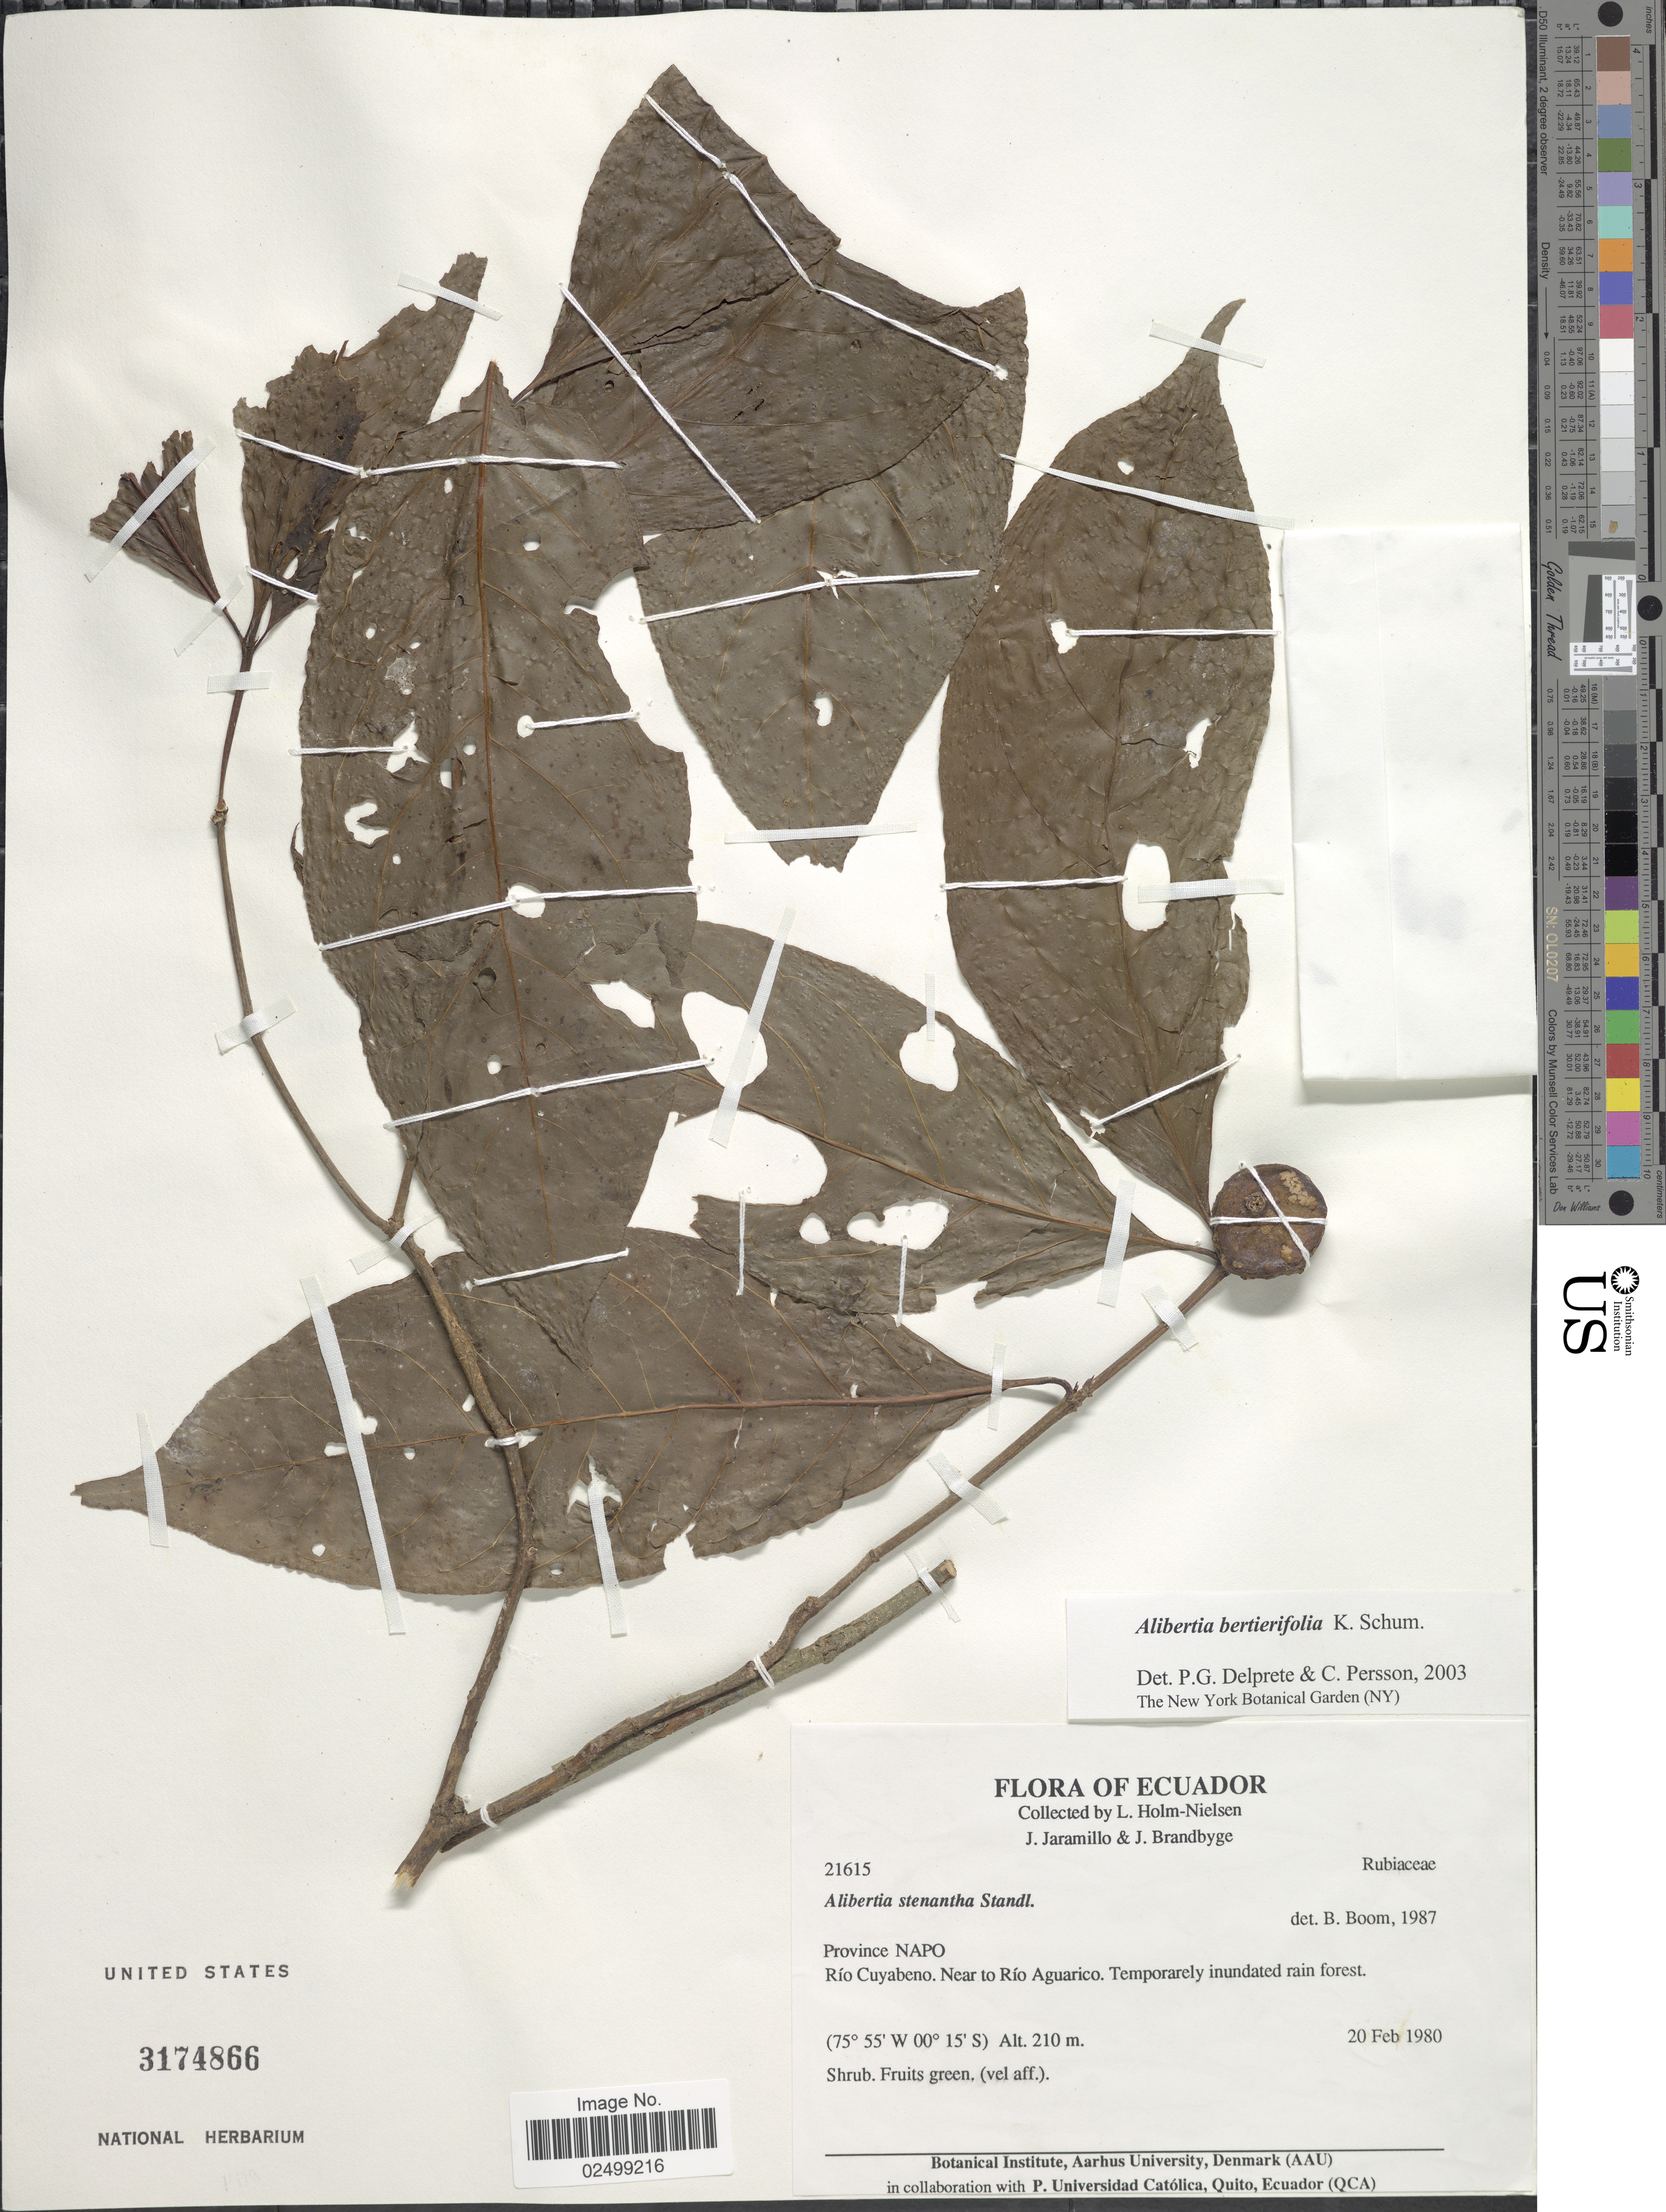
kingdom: Plantae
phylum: Tracheophyta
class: Magnoliopsida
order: Gentianales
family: Rubiaceae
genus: Alibertia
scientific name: Alibertia sp.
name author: K. Schum.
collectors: L. B. Holm-Nielsen, J. Jaramillo & J. Brandbyge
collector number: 21615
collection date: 1980-02-20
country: Ecuador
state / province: Napo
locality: Río Cuyabeno. Near to Río Aguarico. Temporarely inundated rain forest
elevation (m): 210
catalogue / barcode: US 3174866